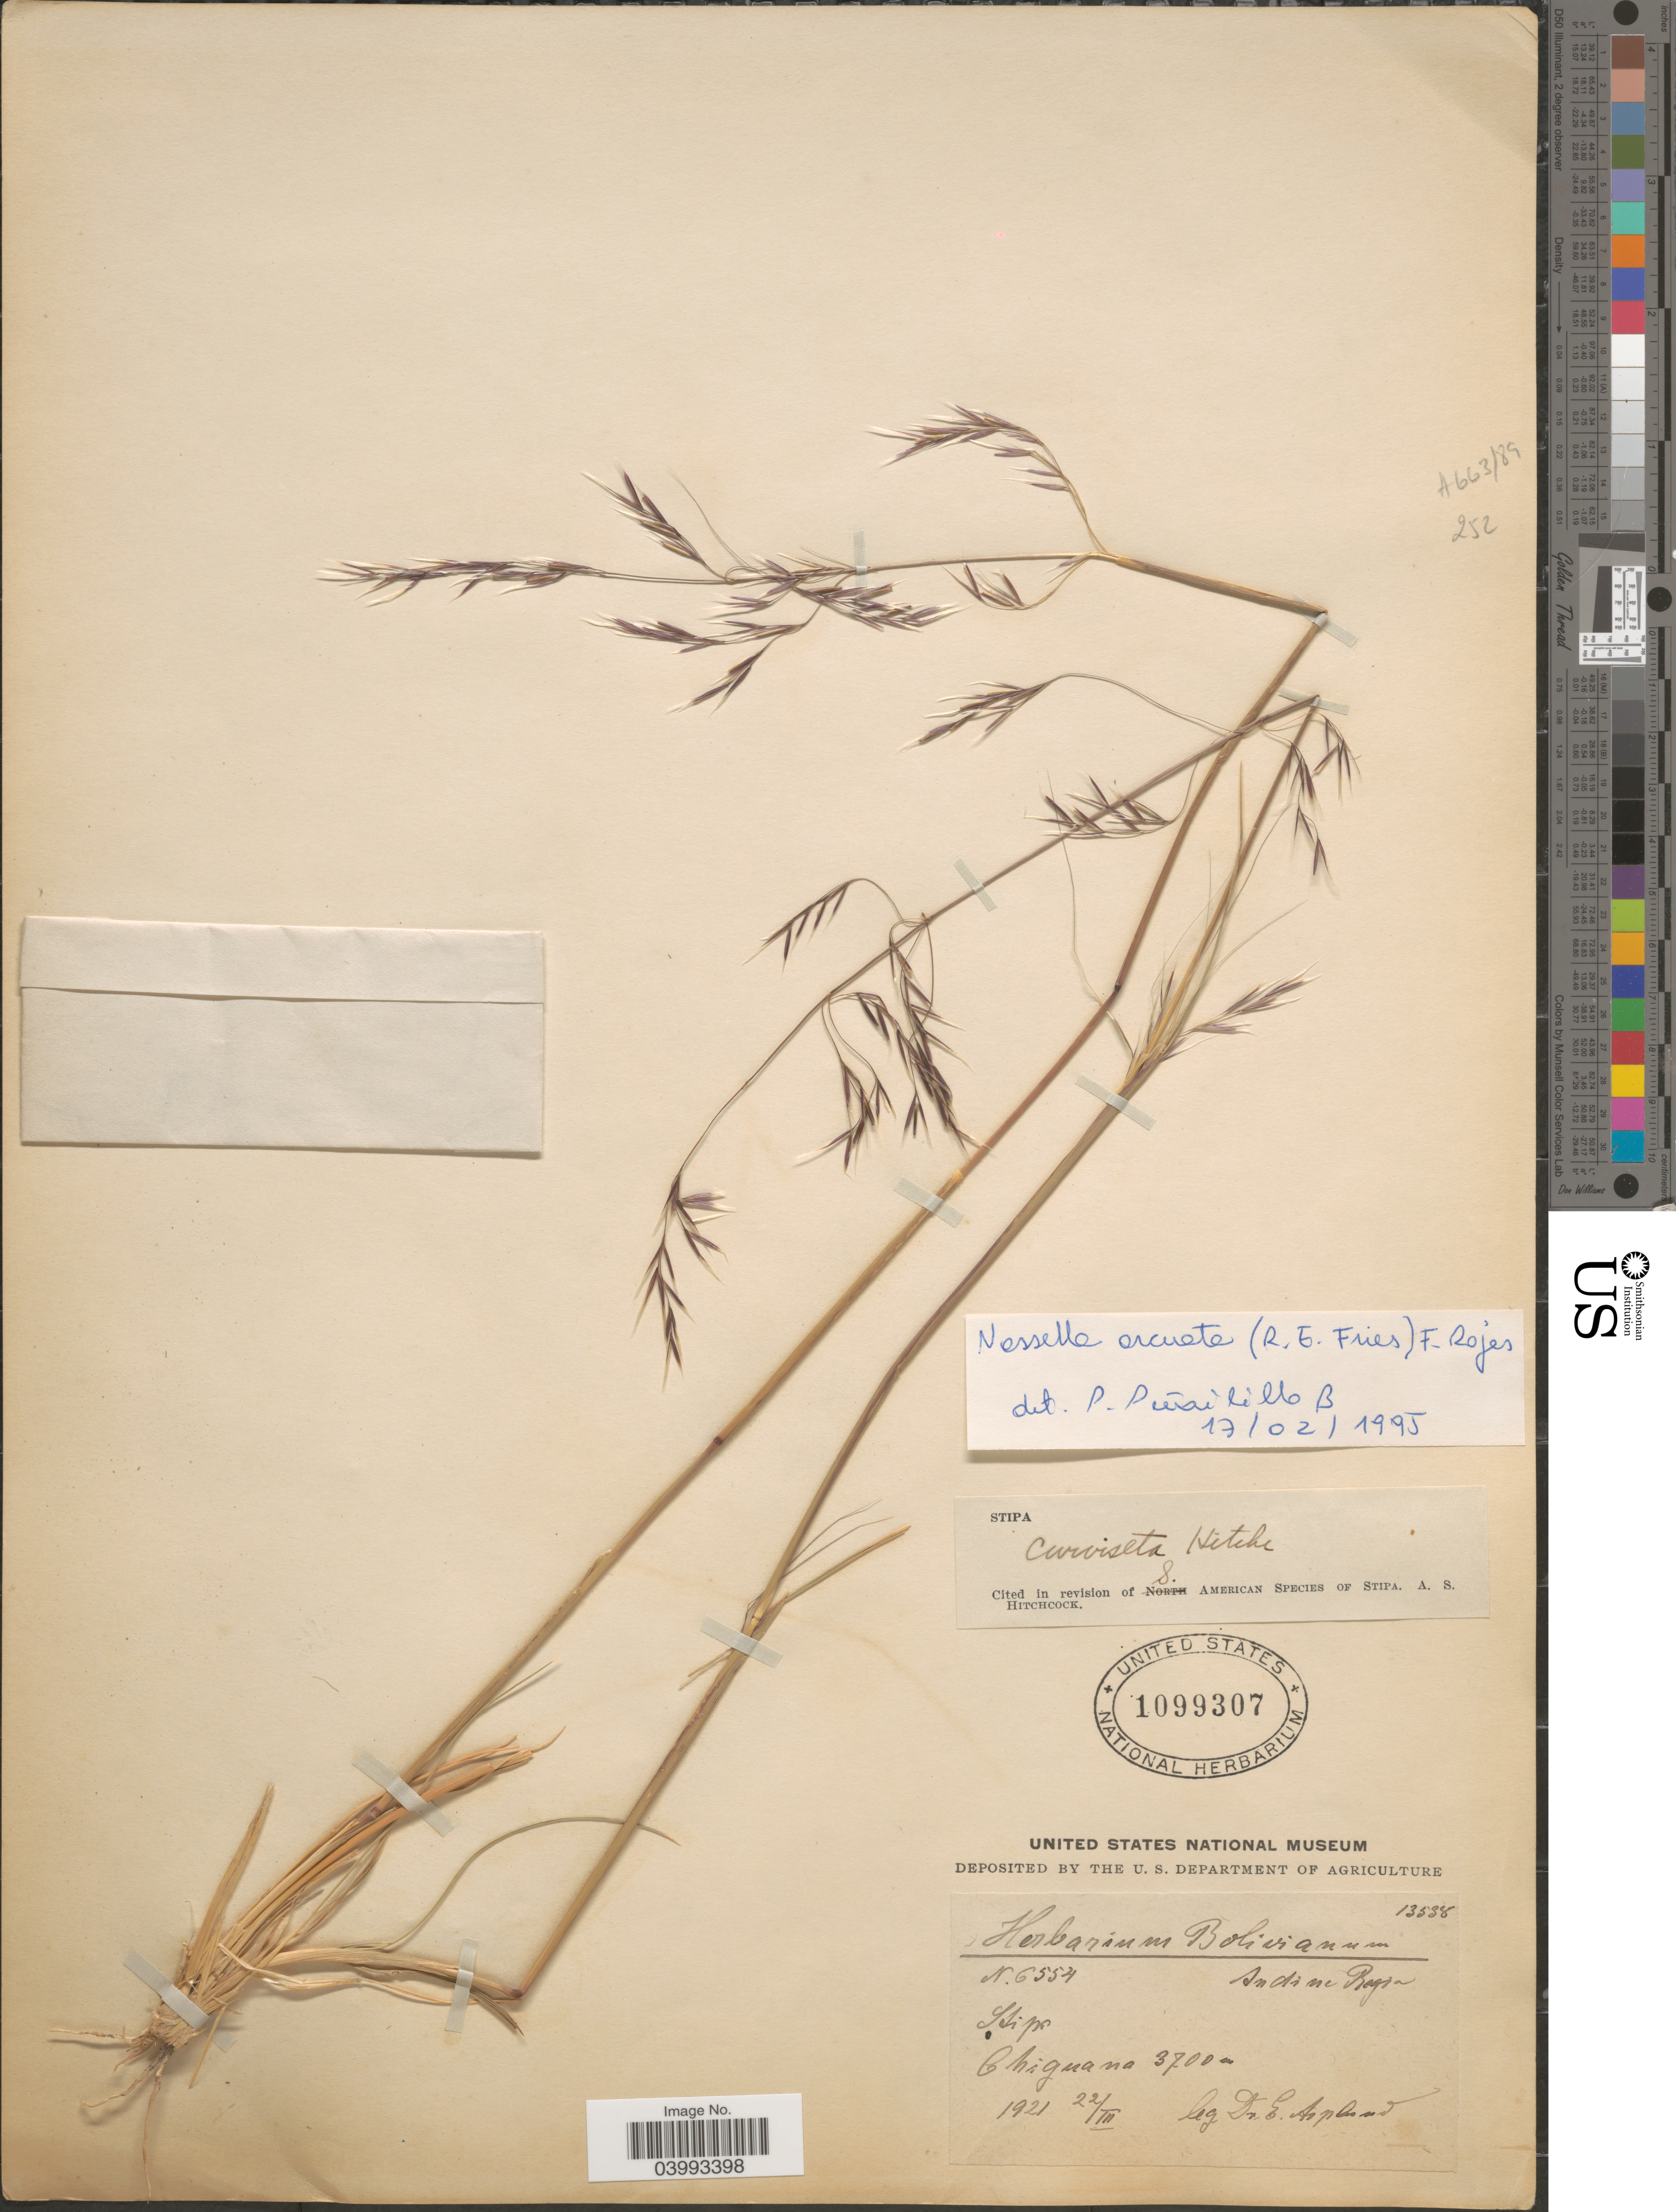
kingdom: Plantae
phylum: Tracheophyta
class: Liliopsida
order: Poales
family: Poaceae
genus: Nassella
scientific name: Nassella arcuata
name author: (R.E. Fr.) A.M. Torres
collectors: E. Asplund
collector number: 6554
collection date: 1921-03-22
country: Bolivia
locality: Andine Regio. Chiguana.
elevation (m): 3700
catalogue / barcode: US 1099307